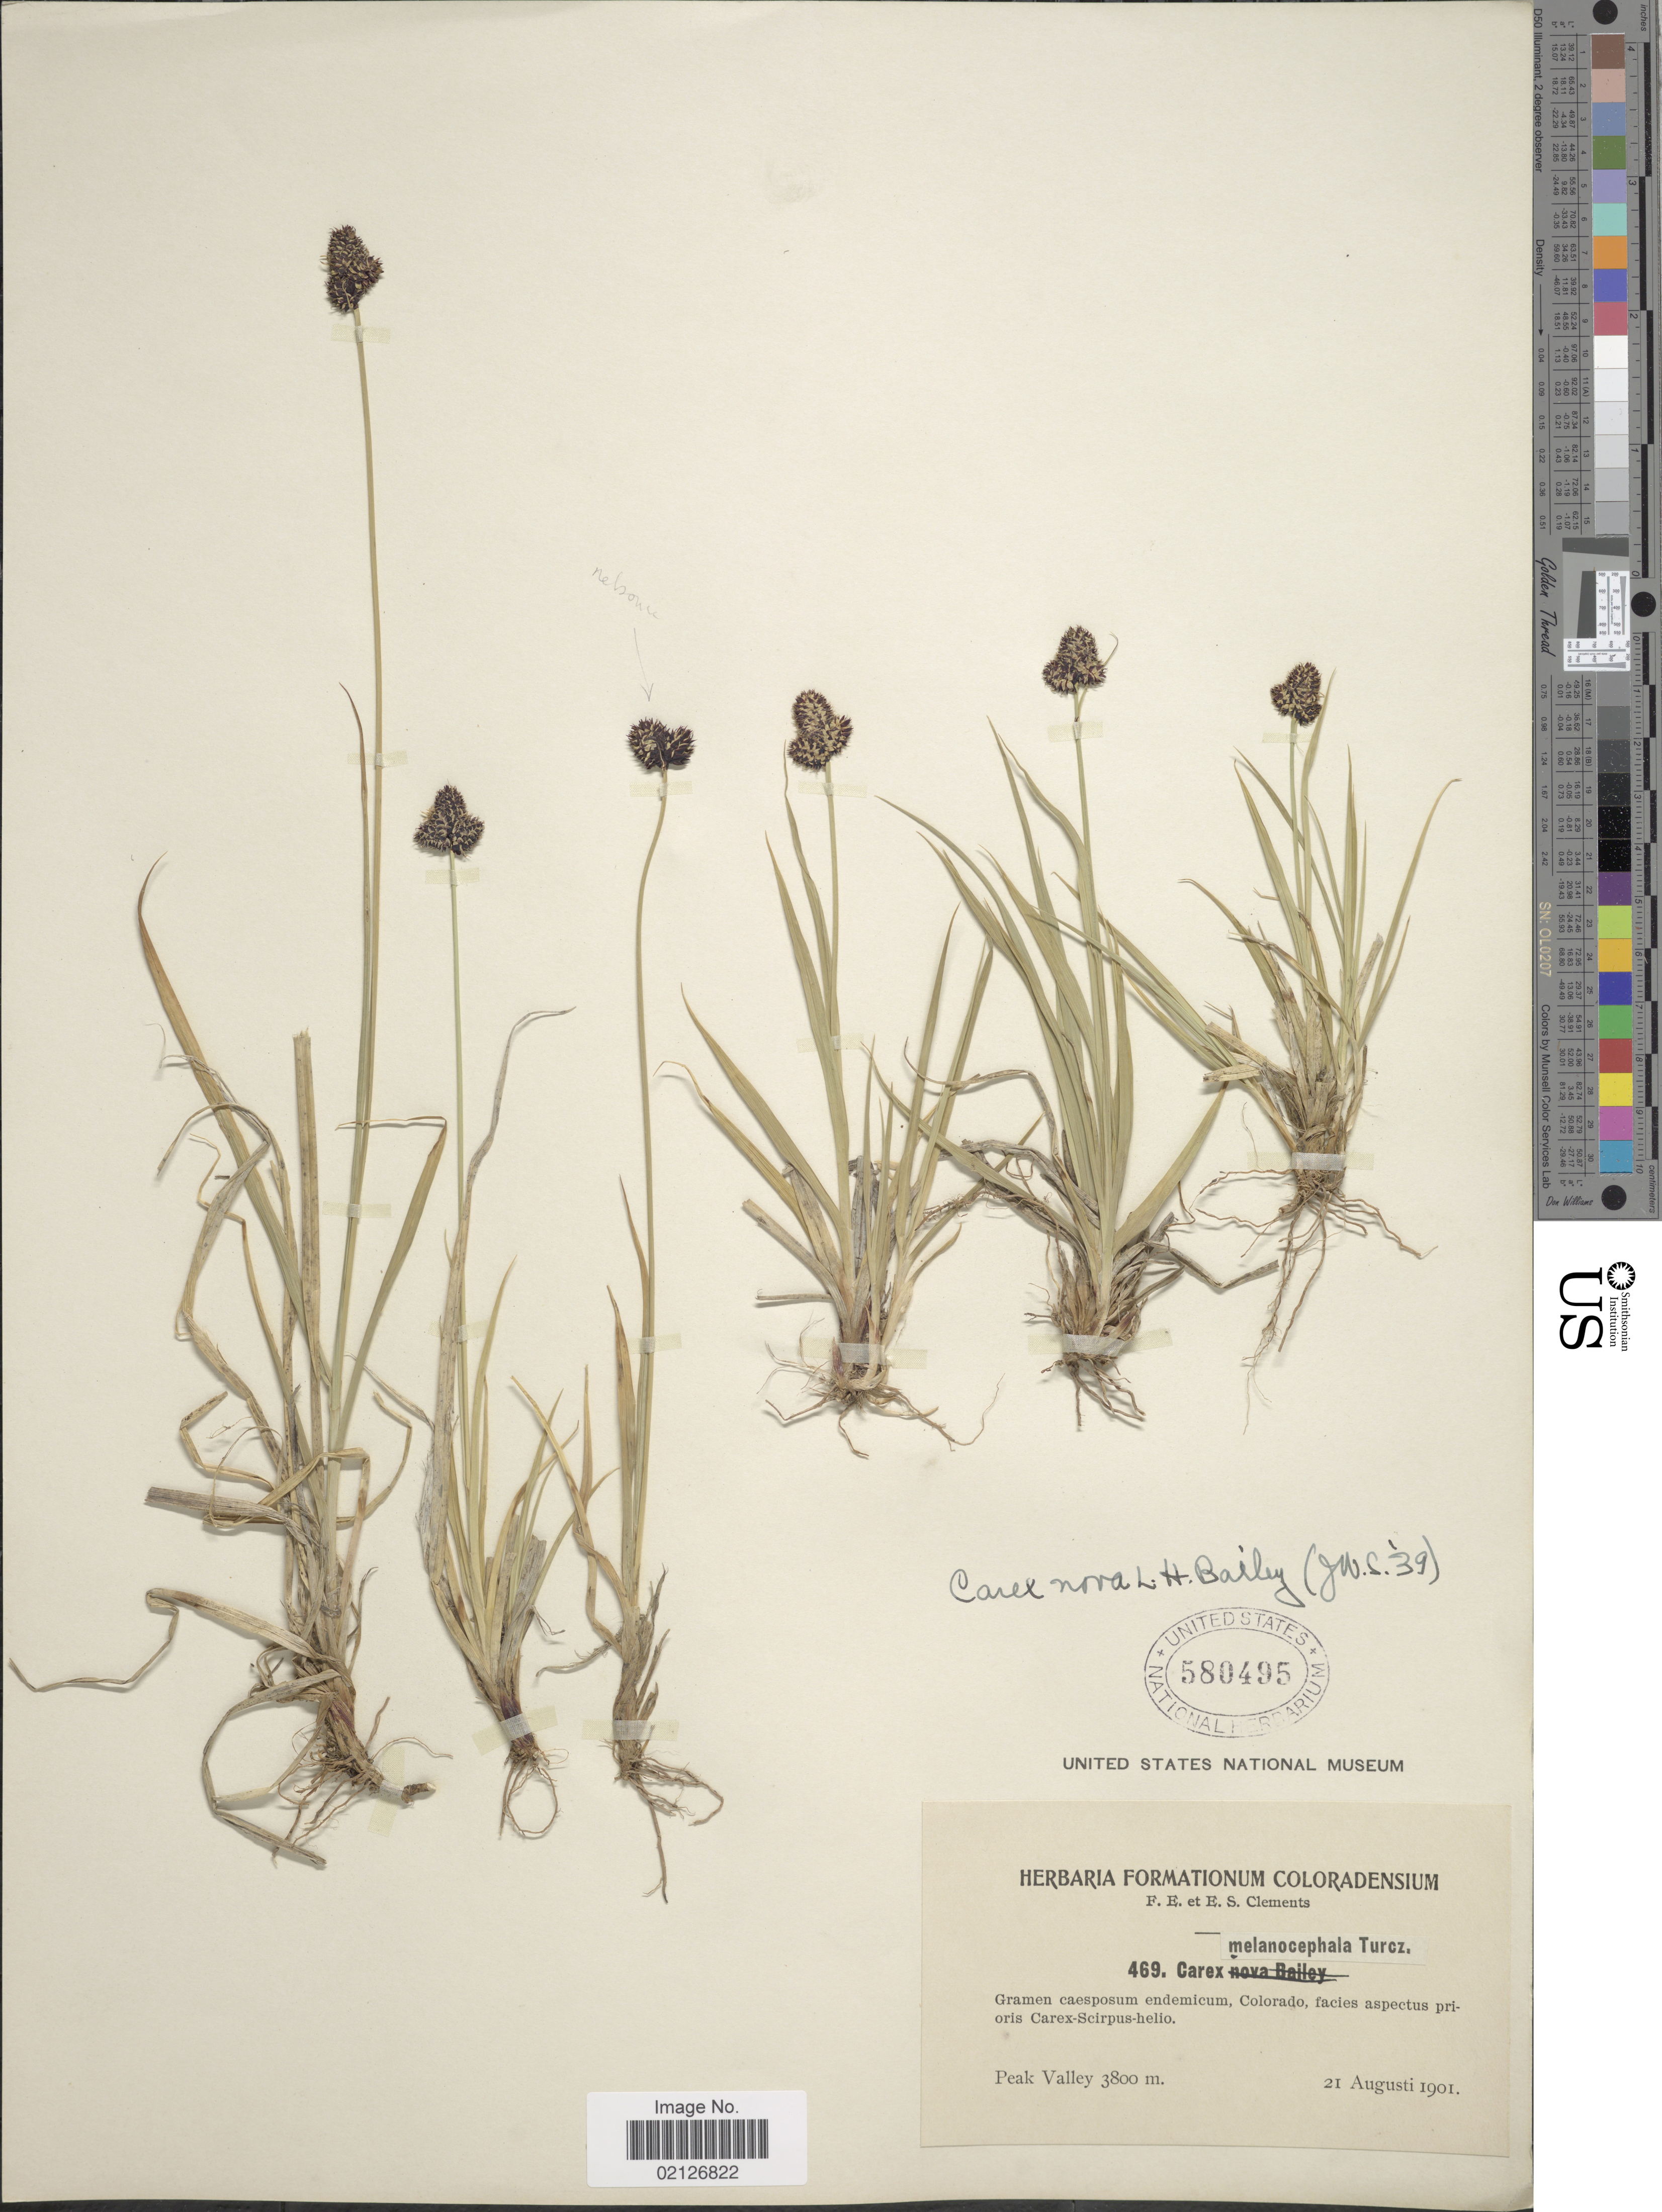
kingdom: Plantae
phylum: Tracheophyta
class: Liliopsida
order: Poales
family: Cyperaceae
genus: Carex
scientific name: Carex nova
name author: L.H. Bailey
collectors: F. E. Clements & E. S. Clements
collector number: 469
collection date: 1901-08-21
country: United States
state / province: Colorado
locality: Peak Valley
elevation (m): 3800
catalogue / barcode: US 580495